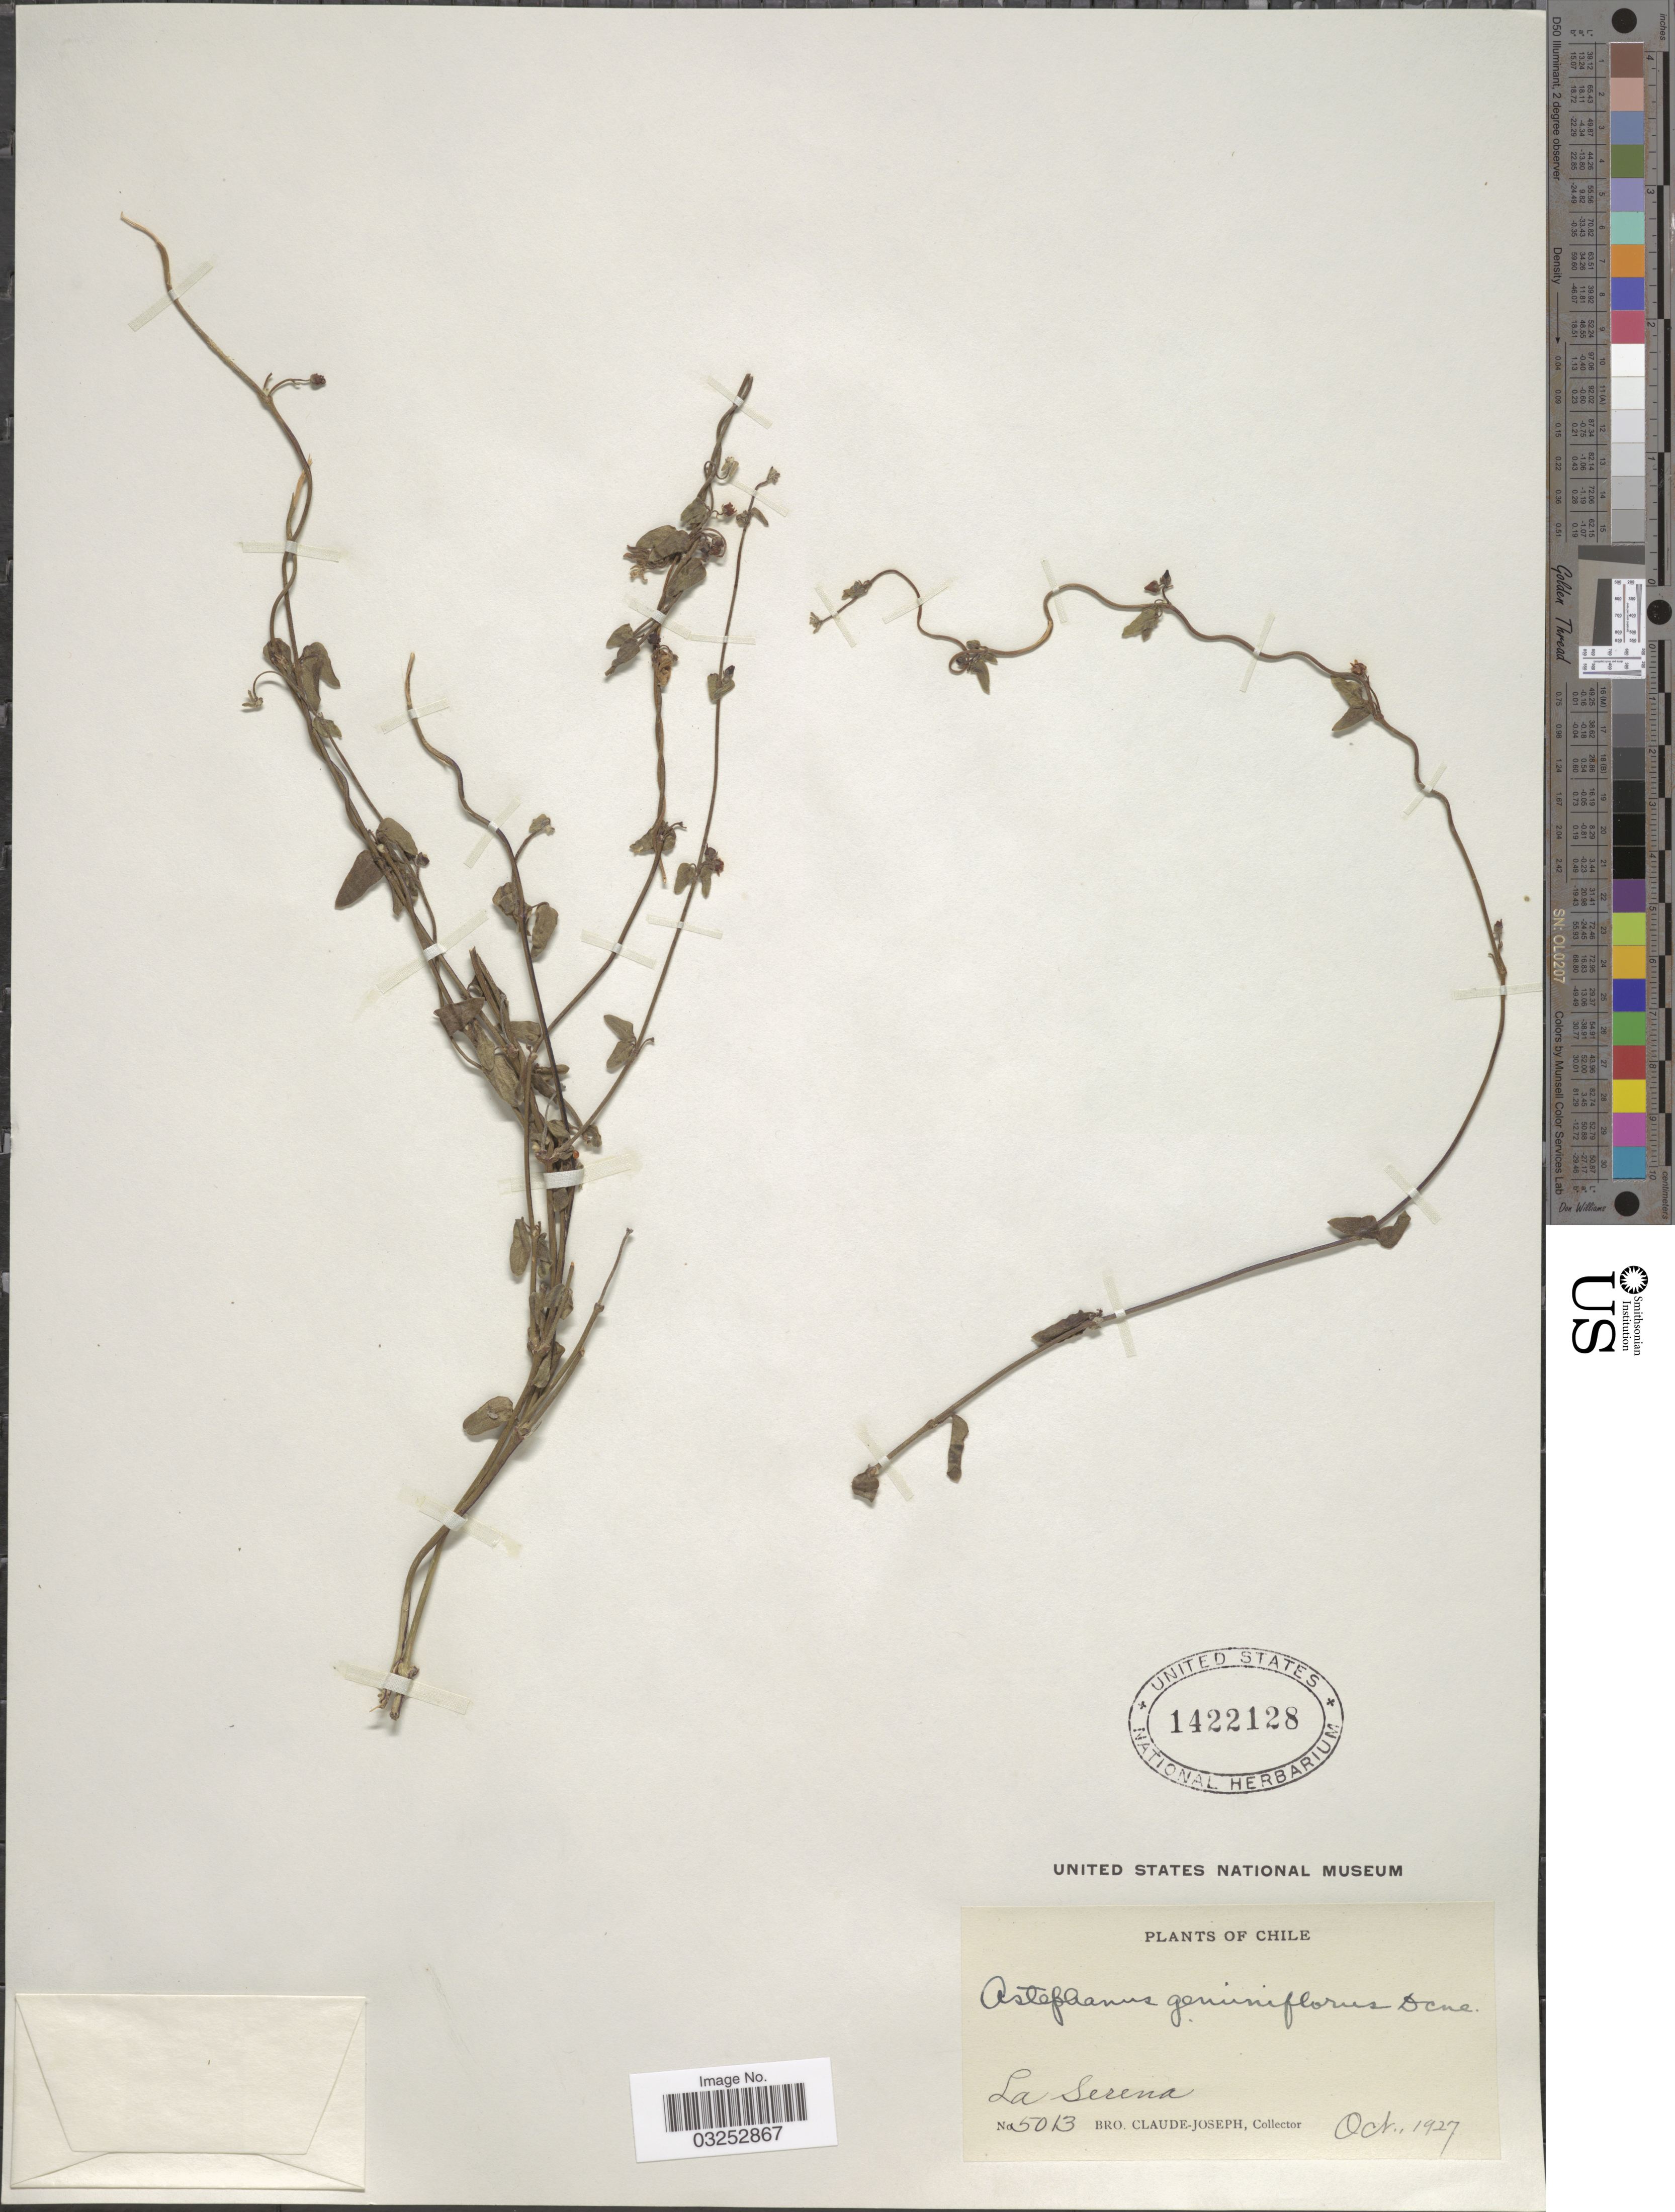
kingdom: Plantae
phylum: Tracheophyta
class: Magnoliopsida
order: Gentianales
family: Apocynaceae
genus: Astephanus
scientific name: Astephanus geminiflorus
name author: Decne.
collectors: Bro. Claude-Joseph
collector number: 5013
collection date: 1927-10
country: Chile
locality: La Serena.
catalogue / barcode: US 1422128